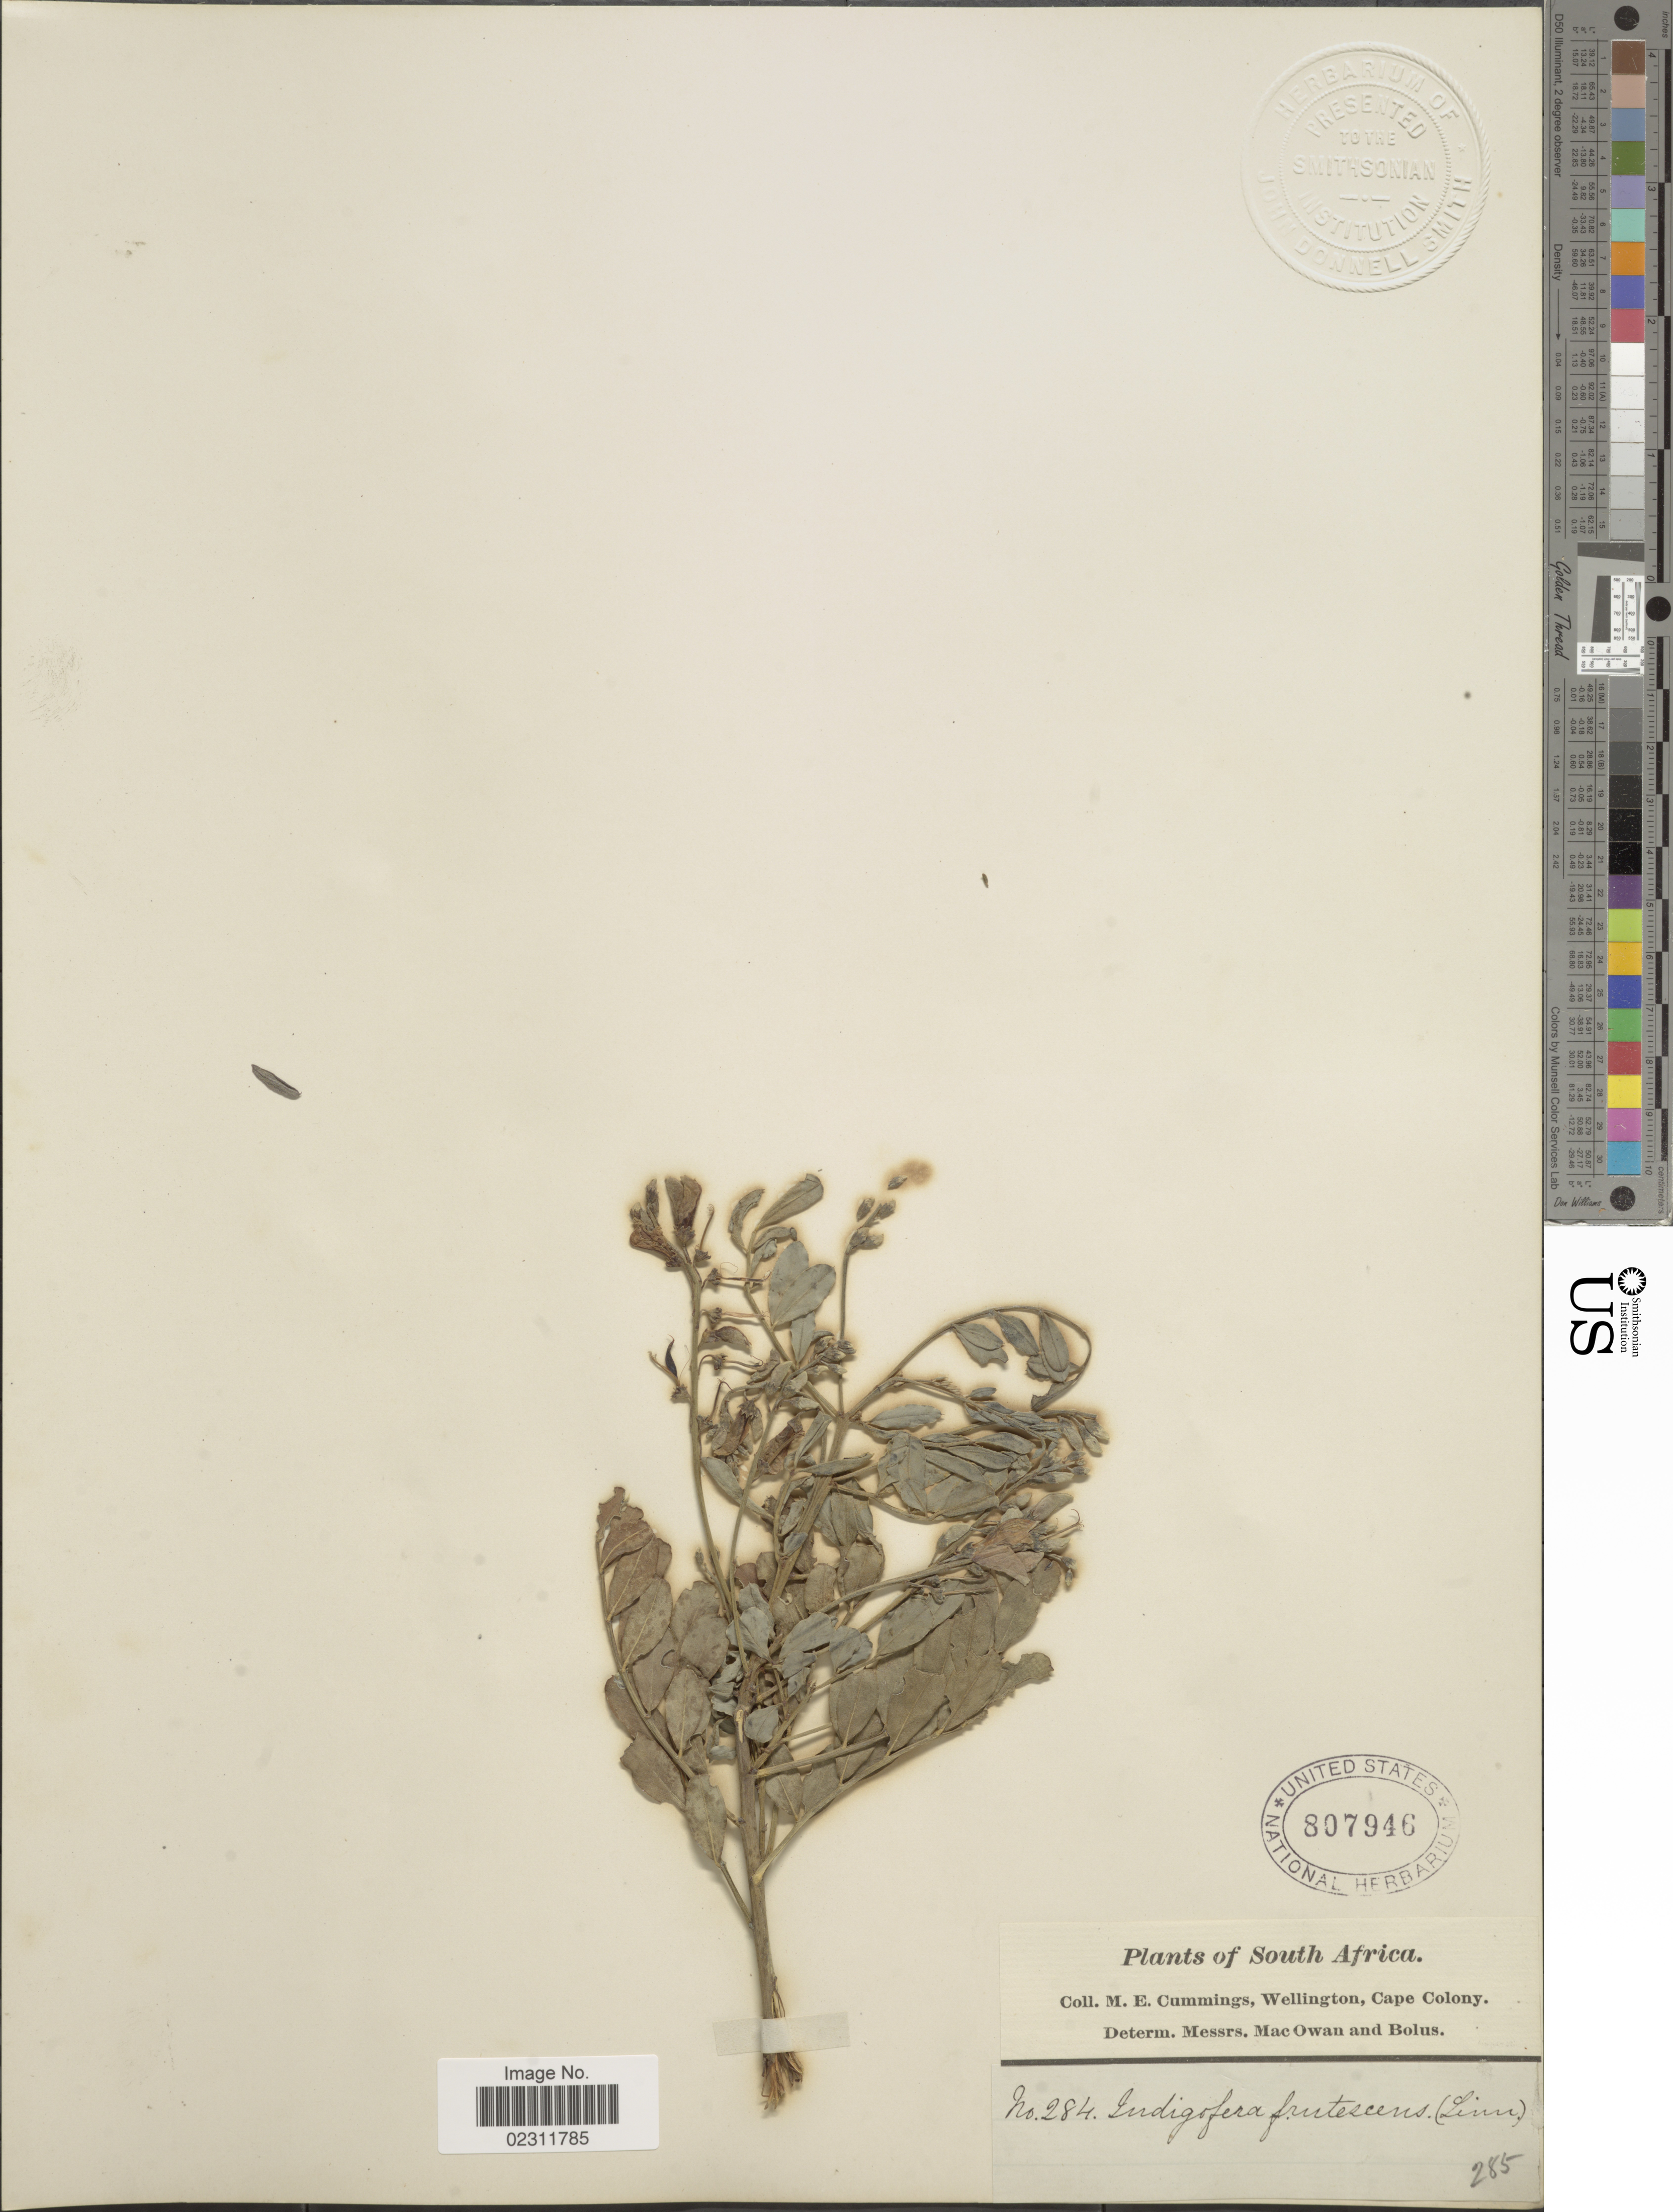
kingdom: Plantae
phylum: Tracheophyta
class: Magnoliopsida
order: Fabales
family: Fabaceae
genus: Indigofera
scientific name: Indigofera frutescens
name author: L. f.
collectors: M. E. Cummings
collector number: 284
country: South Africa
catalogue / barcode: US 807946